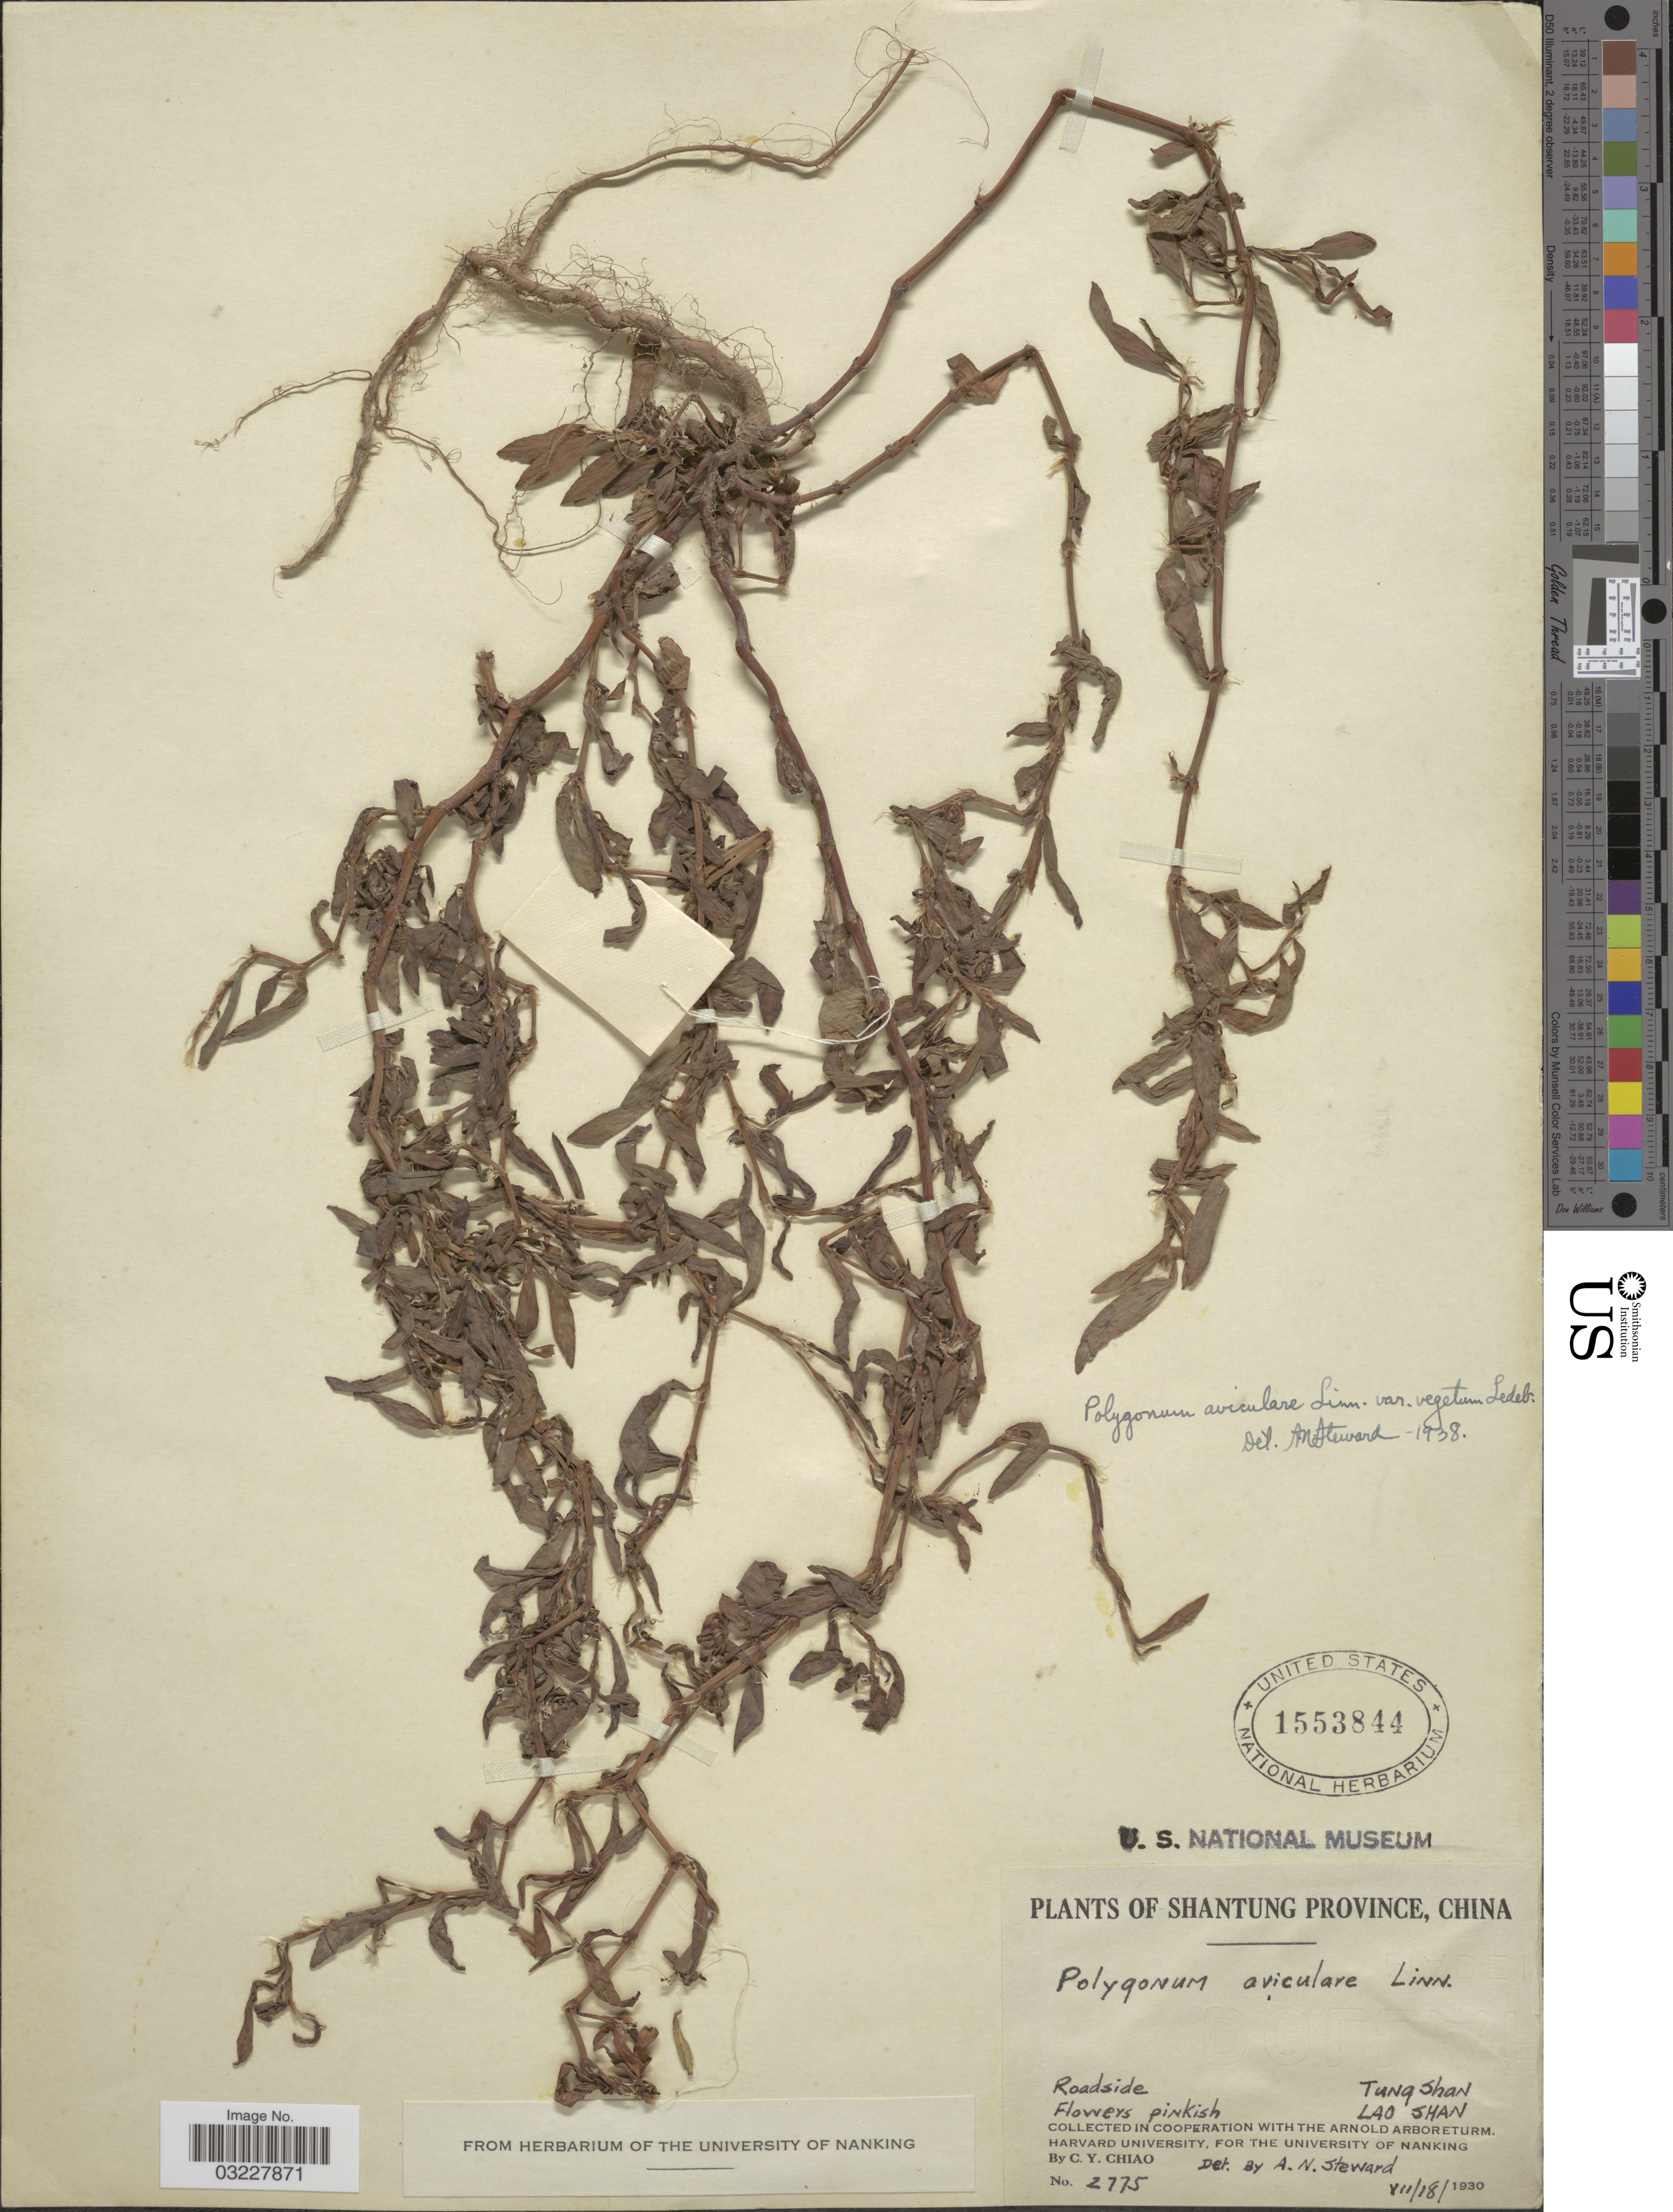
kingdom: Plantae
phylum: Tracheophyta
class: Magnoliopsida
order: Caryophyllales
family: Polygonaceae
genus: Polygonum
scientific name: Polygonum aviculare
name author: L.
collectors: C. Y. Chiao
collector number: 2775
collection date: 1930-07-18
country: China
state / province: Shandong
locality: Shantung Province. Roadside Tung Shan. Lao Shan.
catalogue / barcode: US 1553844